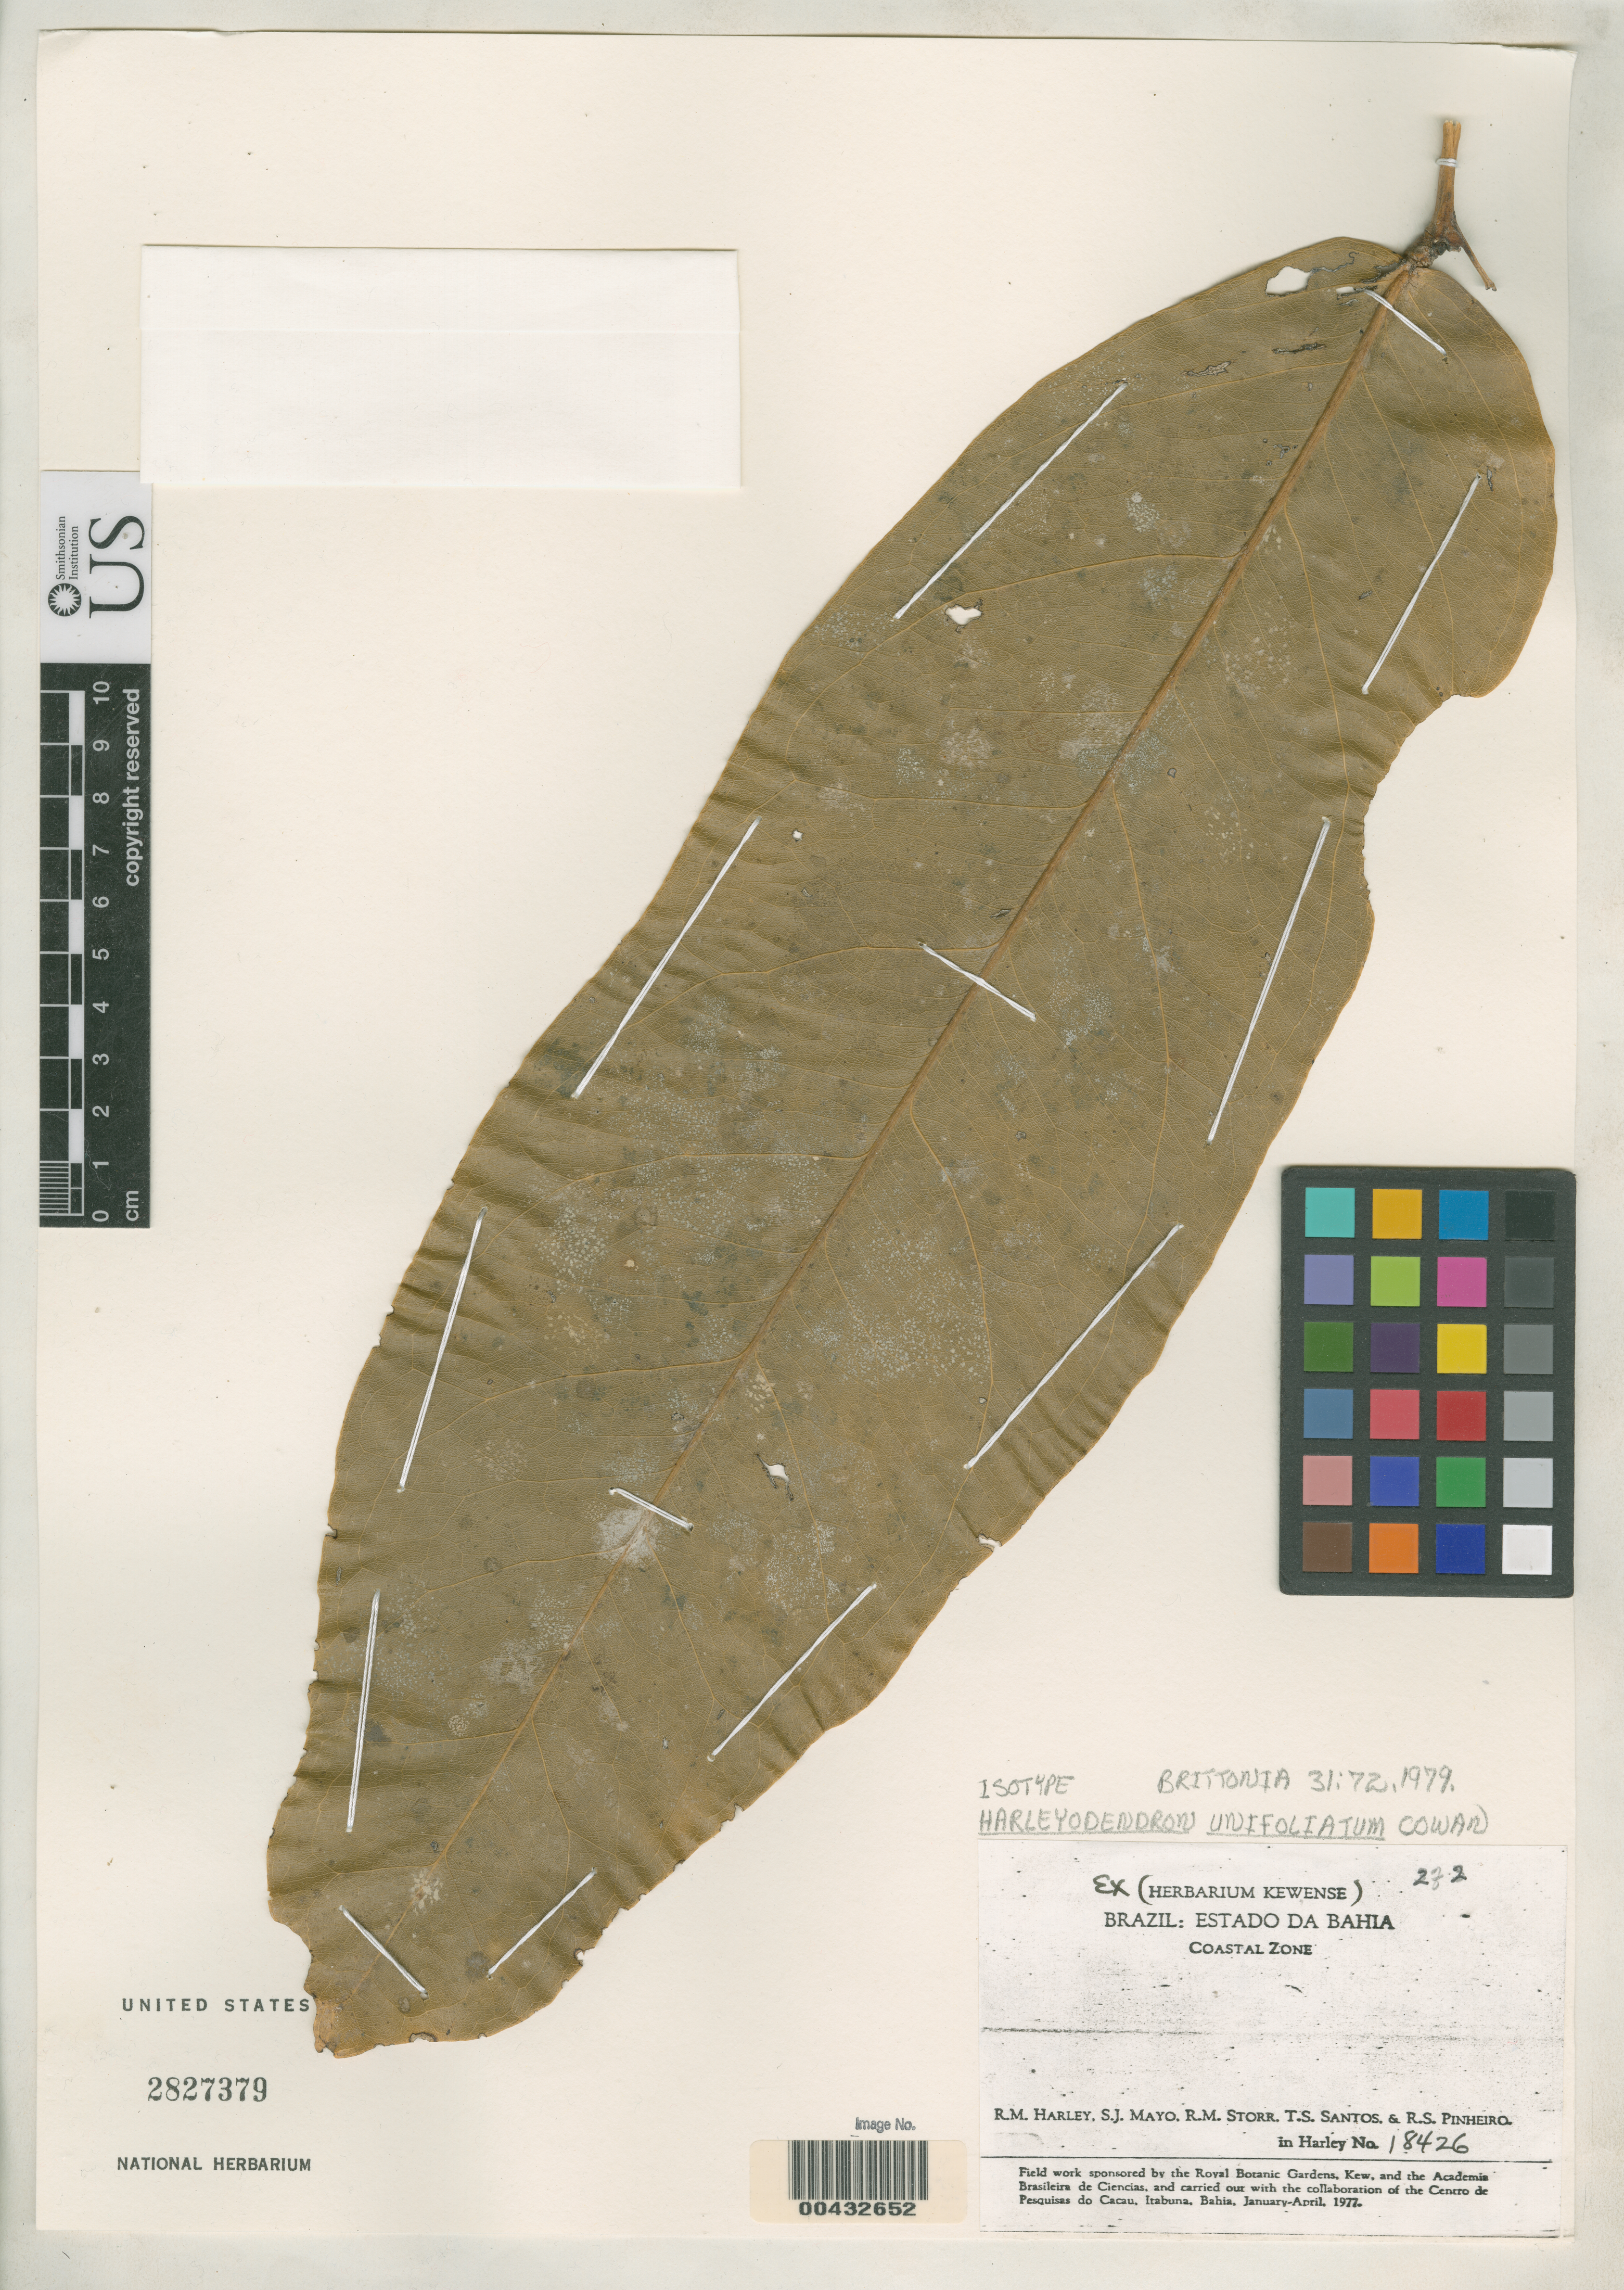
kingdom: Plantae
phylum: Tracheophyta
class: Magnoliopsida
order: Fabales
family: Fabaceae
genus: Harleyodendron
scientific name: Harleyodendron unifoliolatum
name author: R.S. Cowan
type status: Isotype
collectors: R. M. Harley, S. J. Mayo, R. M. Storr, T. S. Santos & R. S. Pinheiro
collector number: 18426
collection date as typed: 31 Jan 1977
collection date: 1977-01-31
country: Brazil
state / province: Bahia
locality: Ca. 8 km SW of Itacare along side road S from main Itacare-Ubaitaba Road, S of mouth of Rio de Contas.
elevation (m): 0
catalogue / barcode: US 2827379